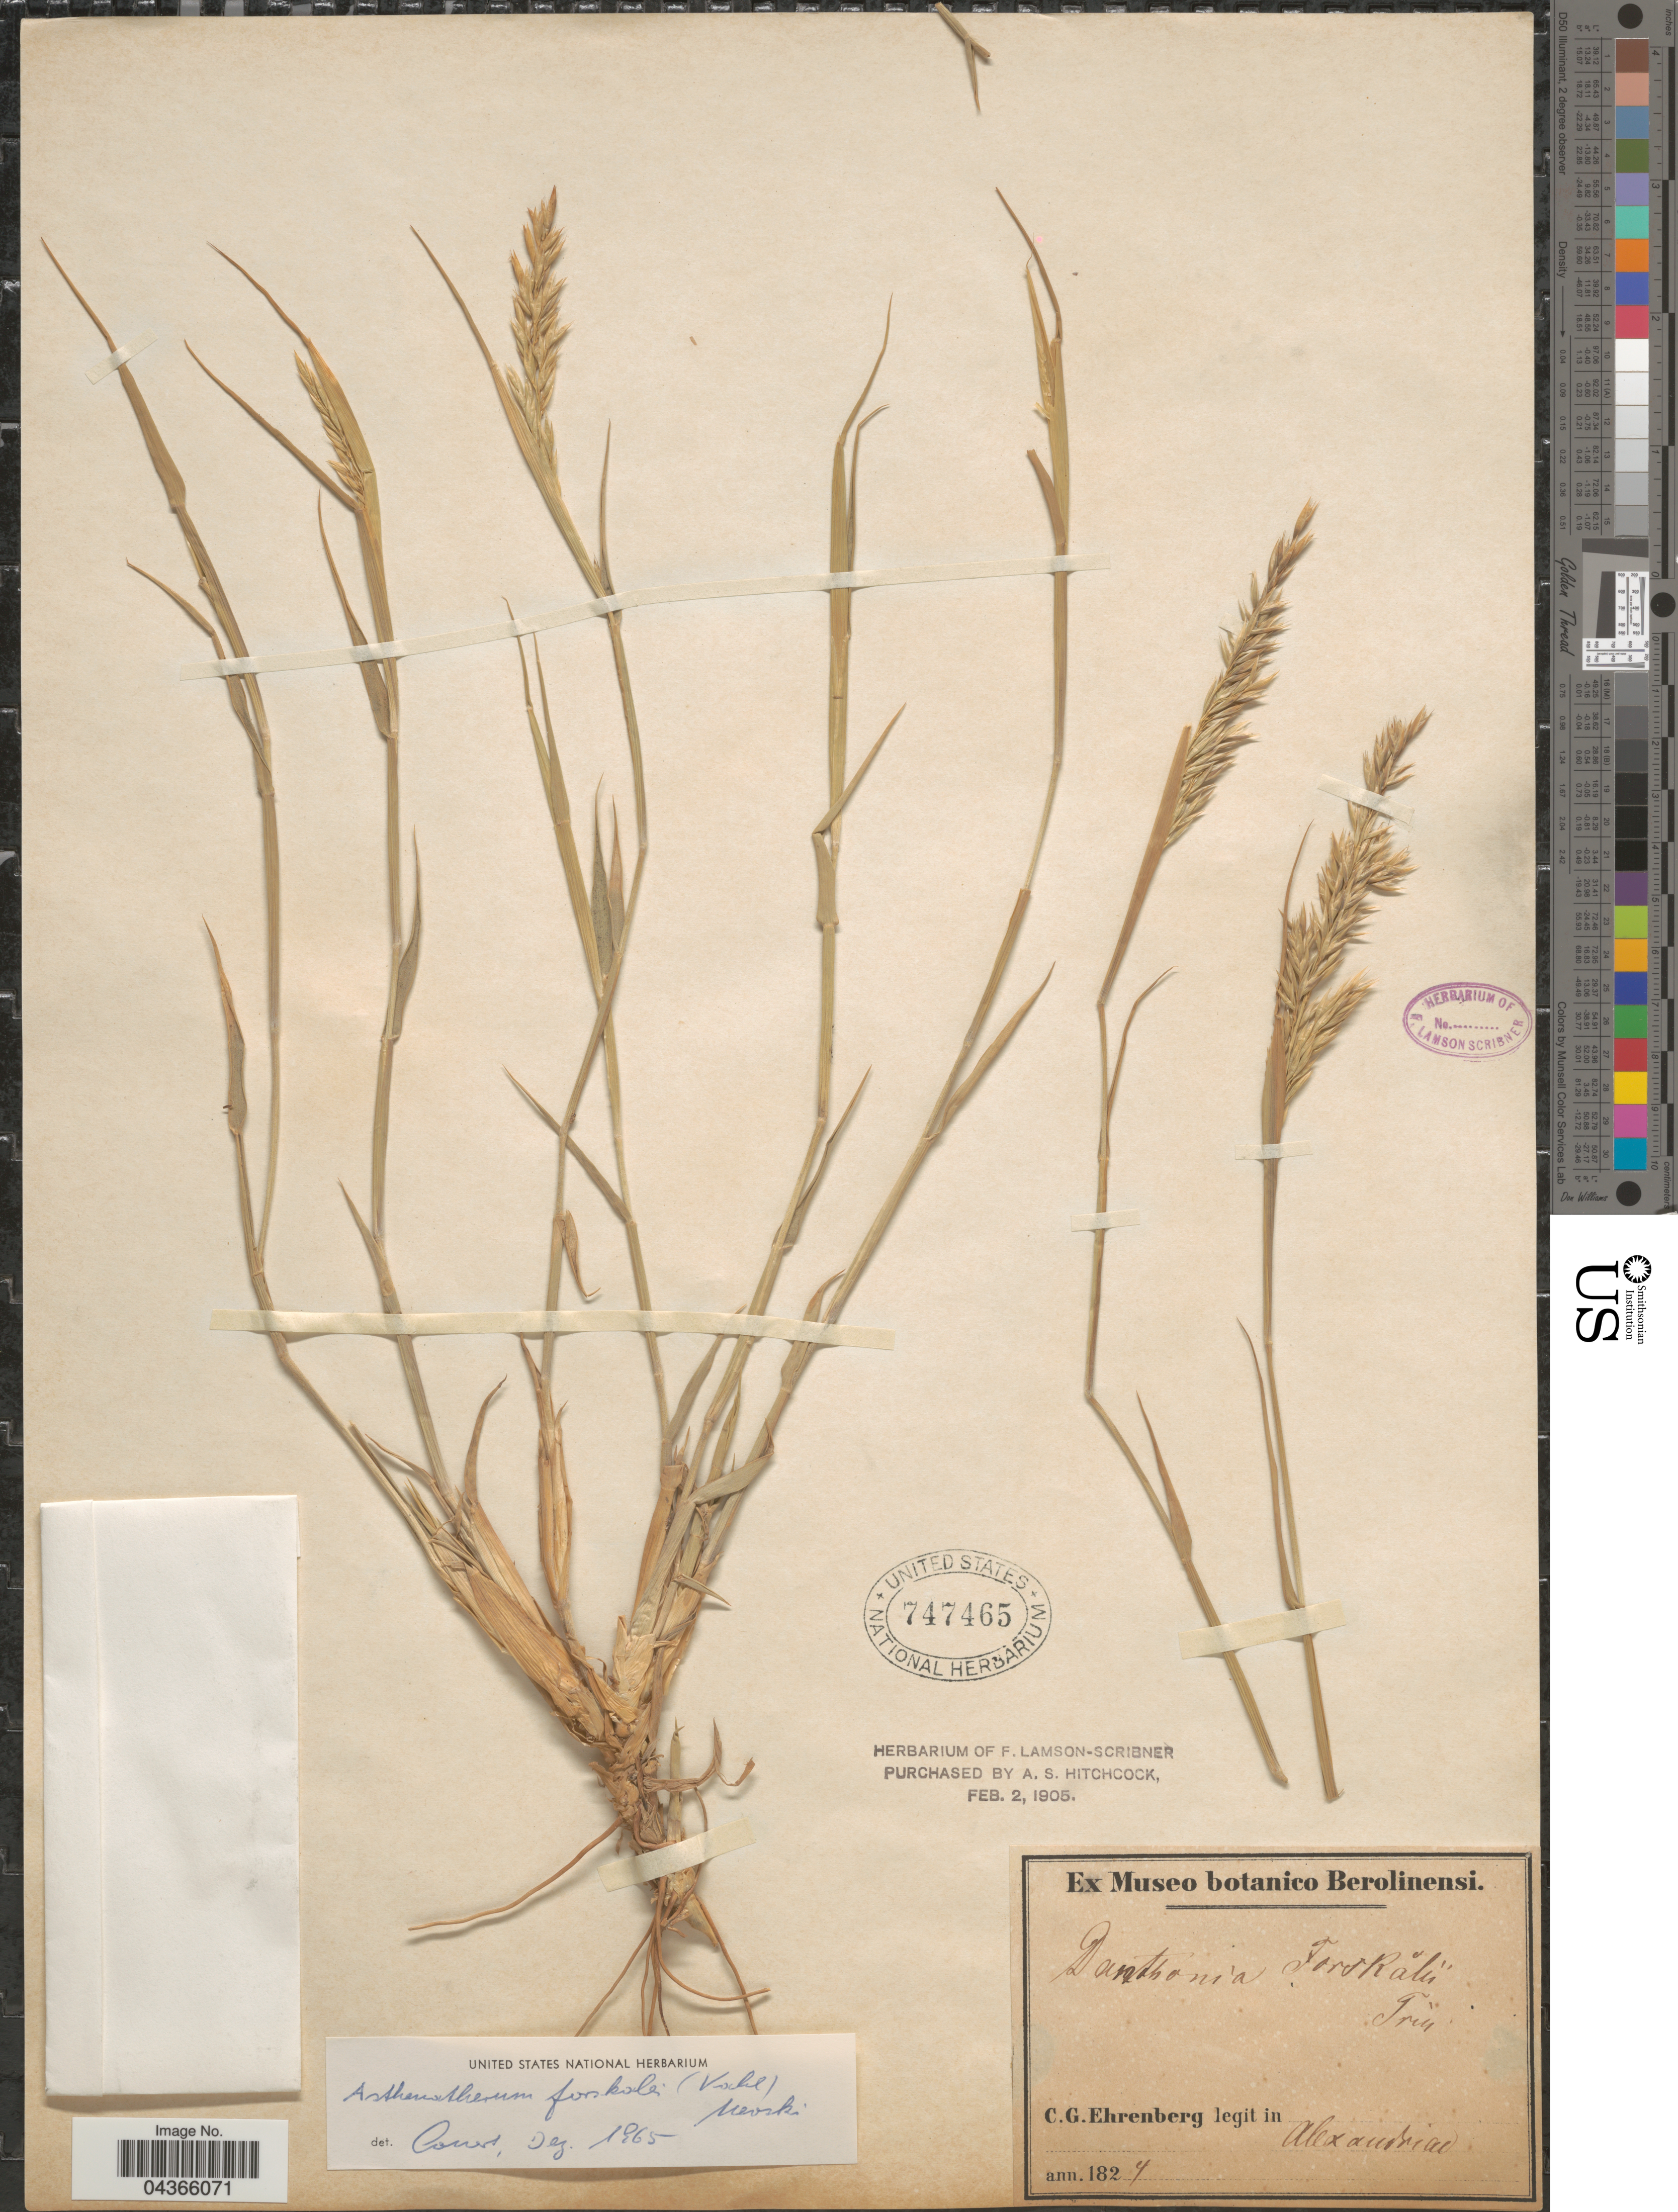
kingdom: Plantae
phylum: Tracheophyta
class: Liliopsida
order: Poales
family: Poaceae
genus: Centropodia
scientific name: Centropodia forsskalii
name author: (Vahl) Cope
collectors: C. Ehrenberg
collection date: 1824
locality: In Alexandriae.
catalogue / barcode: US 747465